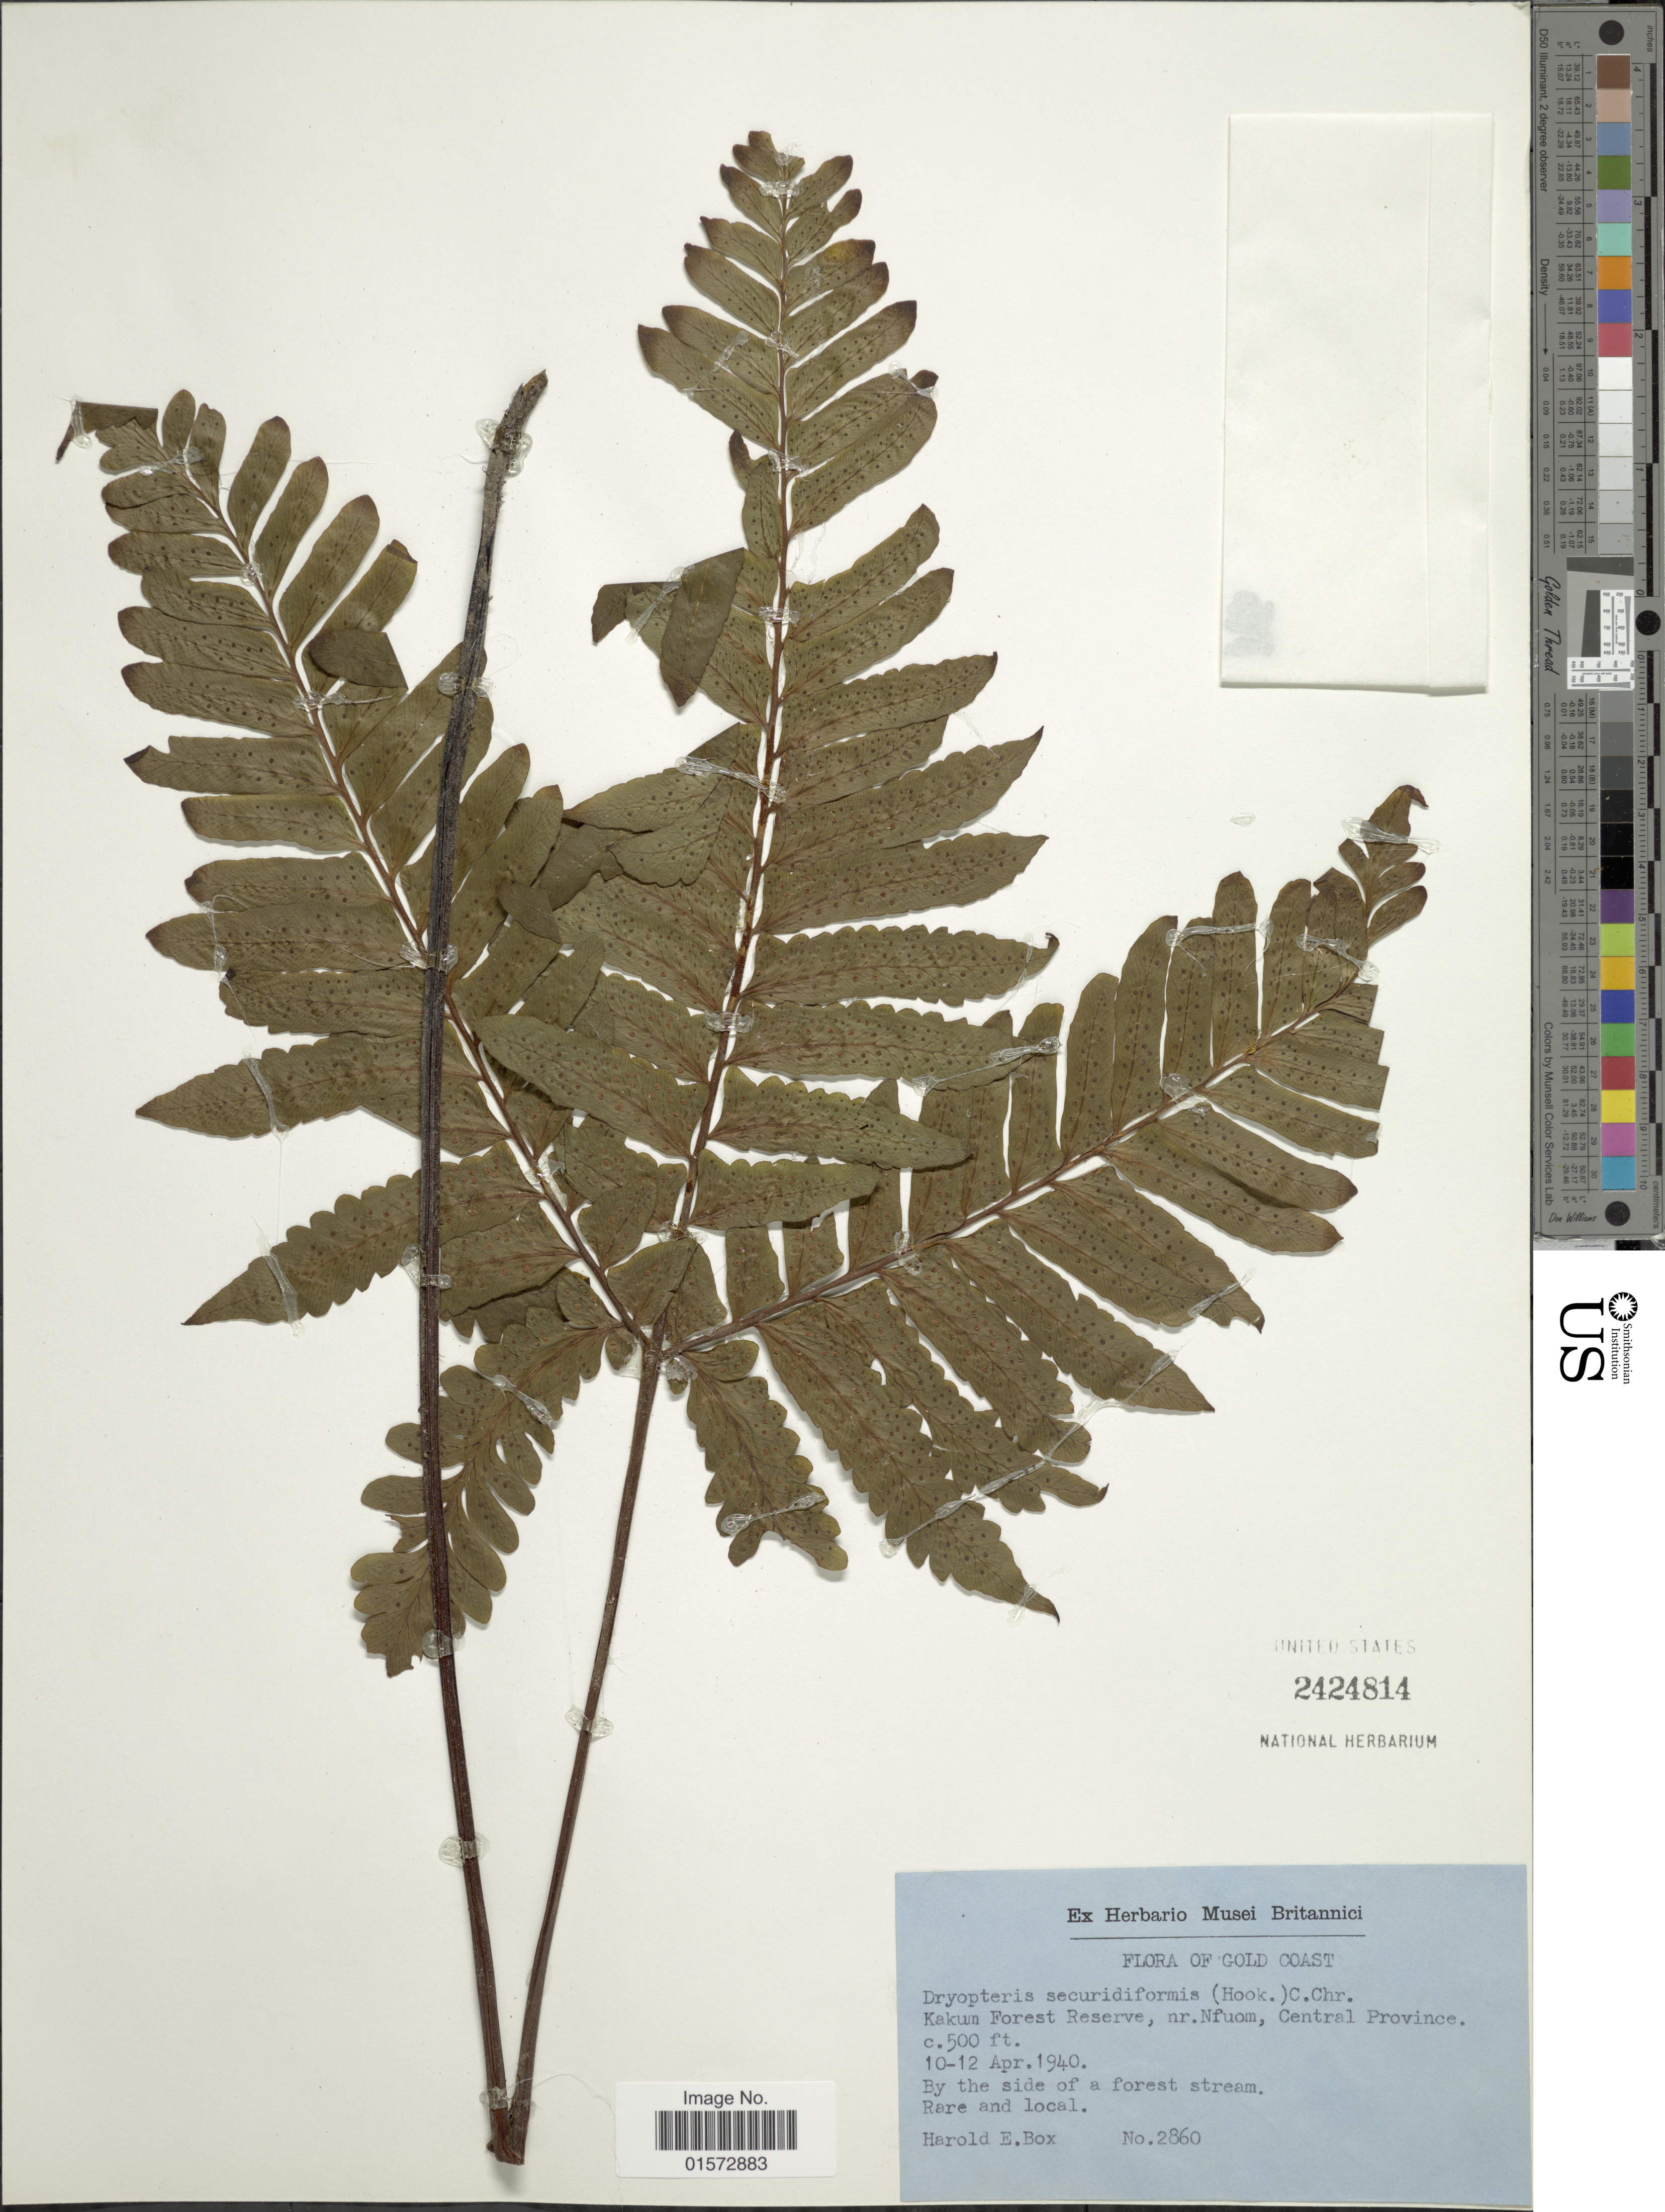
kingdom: Plantae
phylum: Tracheophyta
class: Polypodiopsida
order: Polypodiales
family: Tectariaceae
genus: Triplophyllum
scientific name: Triplophyllum securidiforme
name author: (Hook.)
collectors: H. E. Box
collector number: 2860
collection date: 1940-04-10/1940-04-12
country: Ghana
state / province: Central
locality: Gold Coast, Kakum Forest Reserve, nr. Nfuom, Central Province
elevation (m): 152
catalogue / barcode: US 2424814